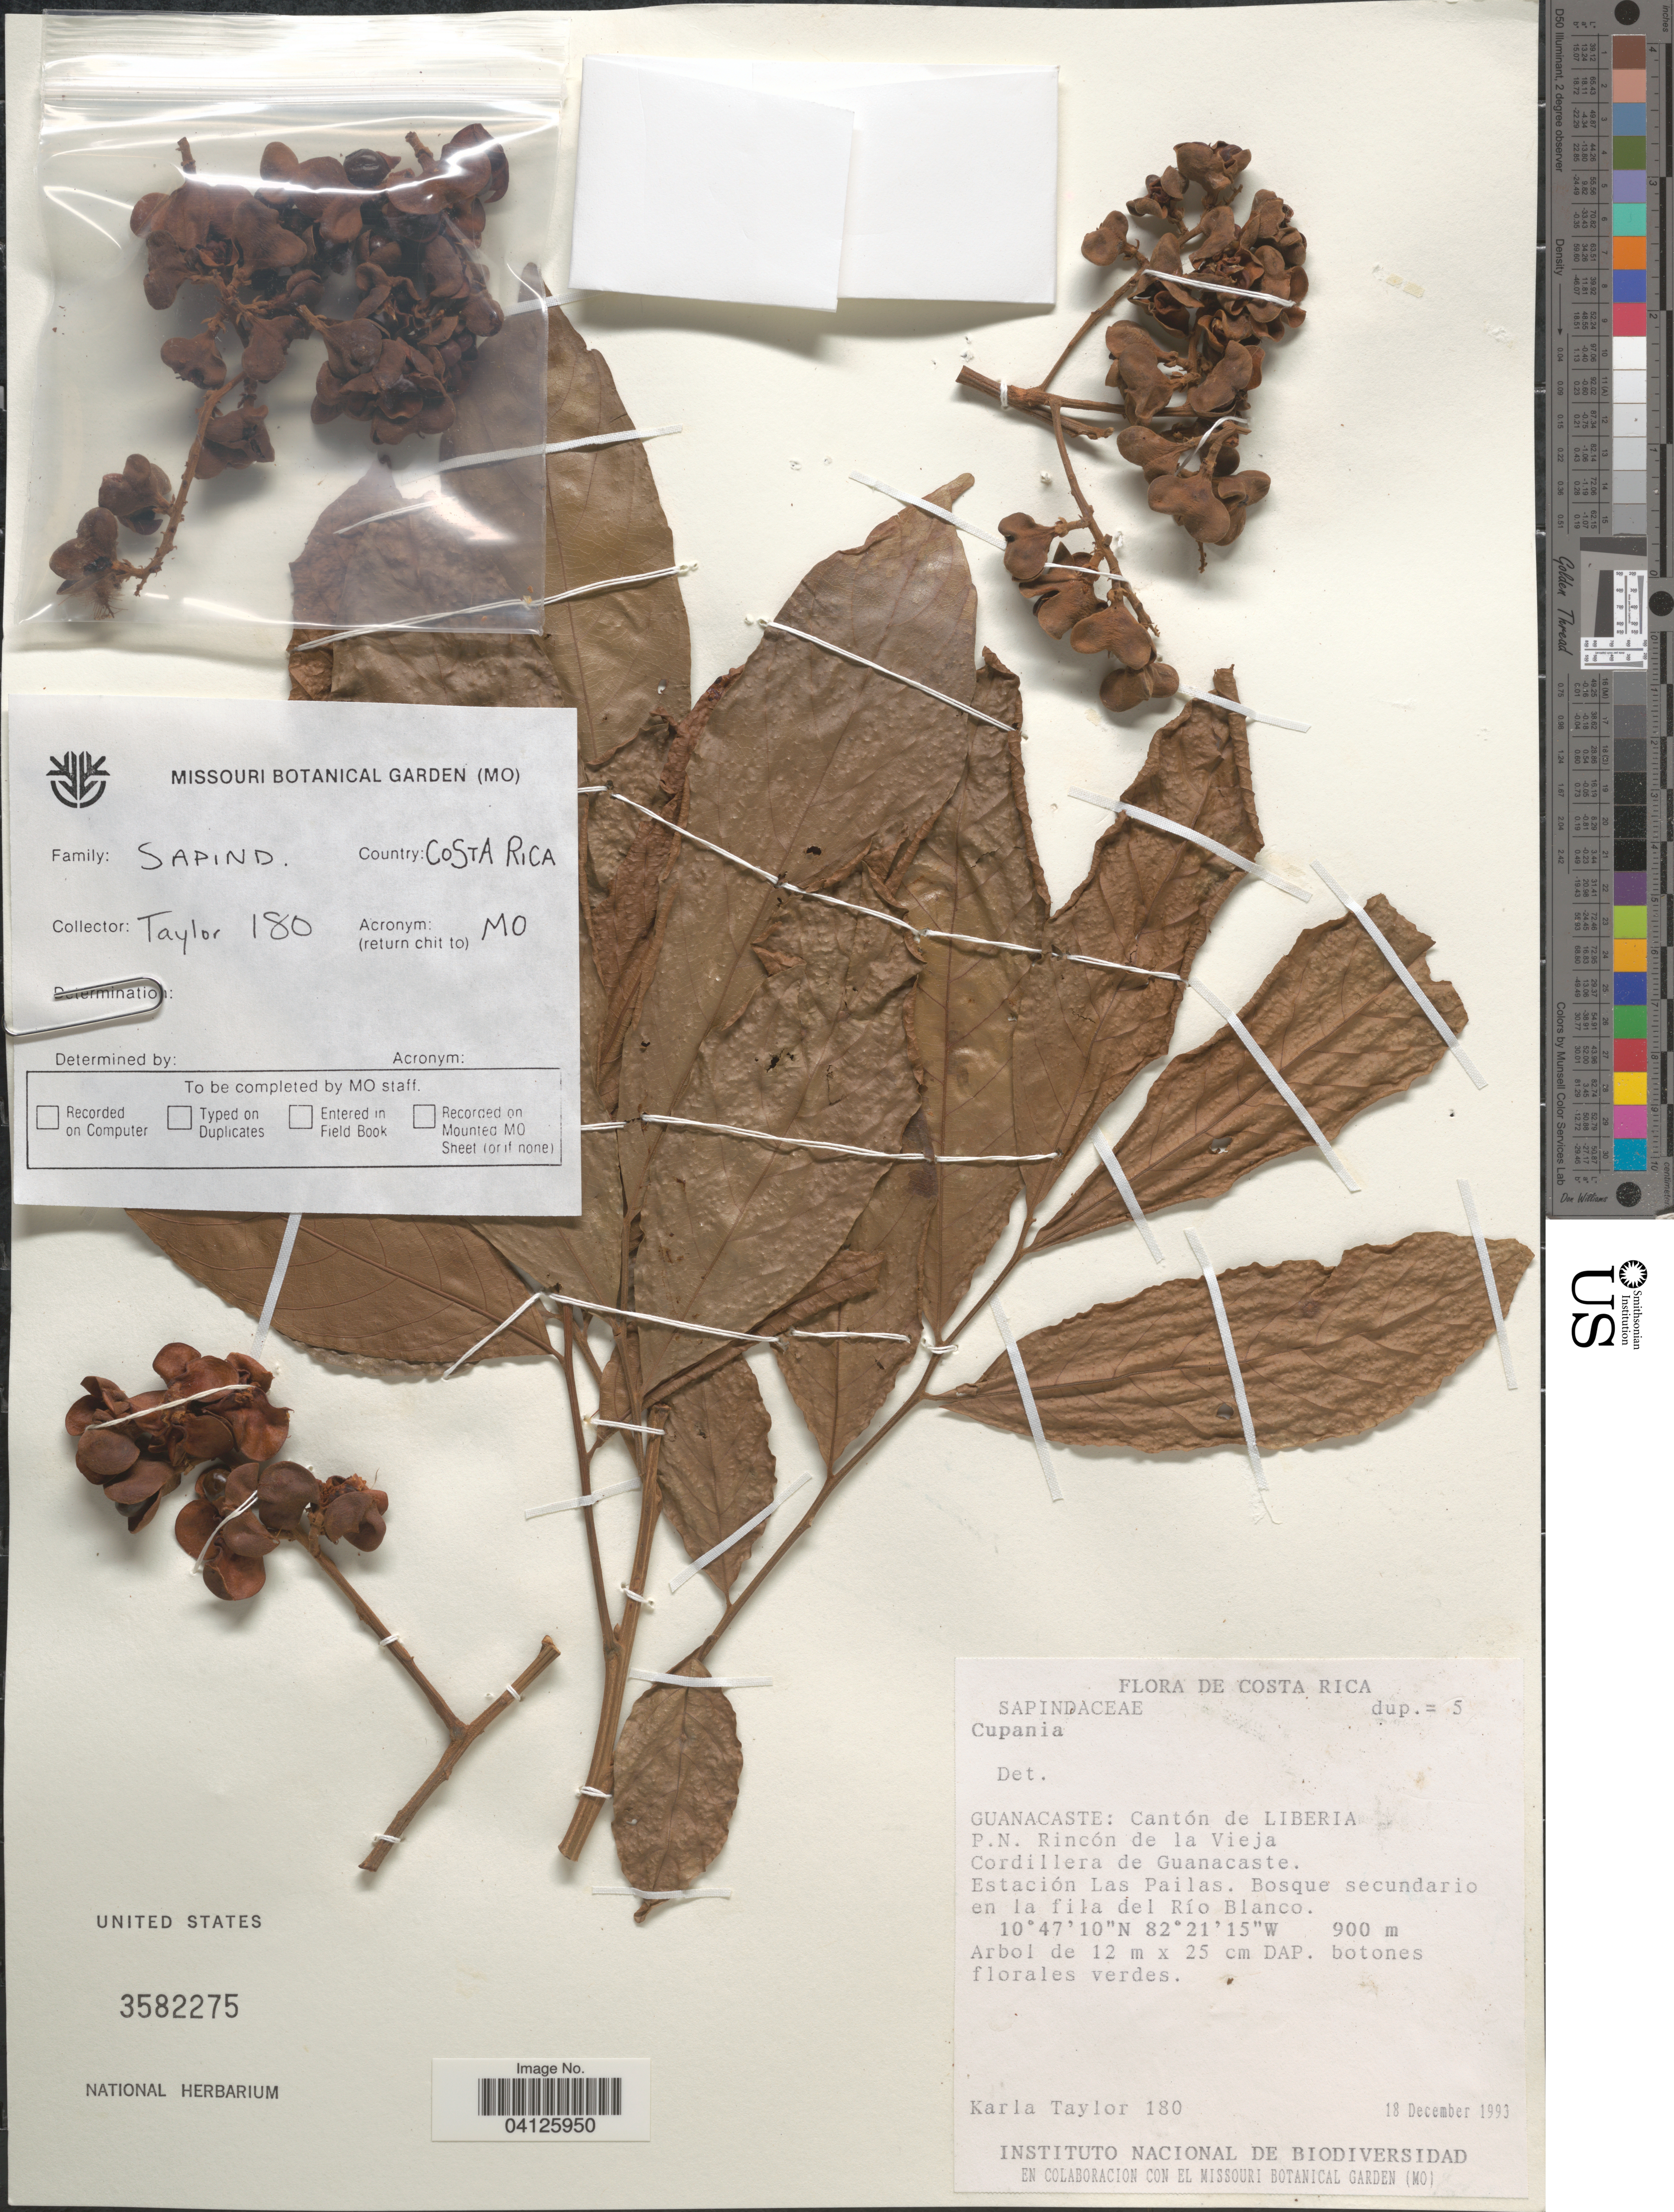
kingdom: Plantae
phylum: Tracheophyta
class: Magnoliopsida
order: Sapindales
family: Sapindaceae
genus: Cupania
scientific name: Cupania guatemalensis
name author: (Turcz.) Radlk.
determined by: Acevedo-Rodriguez, P., (US), Smithsonian Institution - National Museum of Natural History (UNITED STATES)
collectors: K. Taylor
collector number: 180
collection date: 1993-12-18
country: Costa Rica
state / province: Guanacaste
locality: Cantón de Liberia. P.N. Rincón de la Vieja. Cordillera de Guanacaste. Estación Las Pailas. Bosque secundario en la fila del Río Blanco.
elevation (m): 900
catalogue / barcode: US 3582275